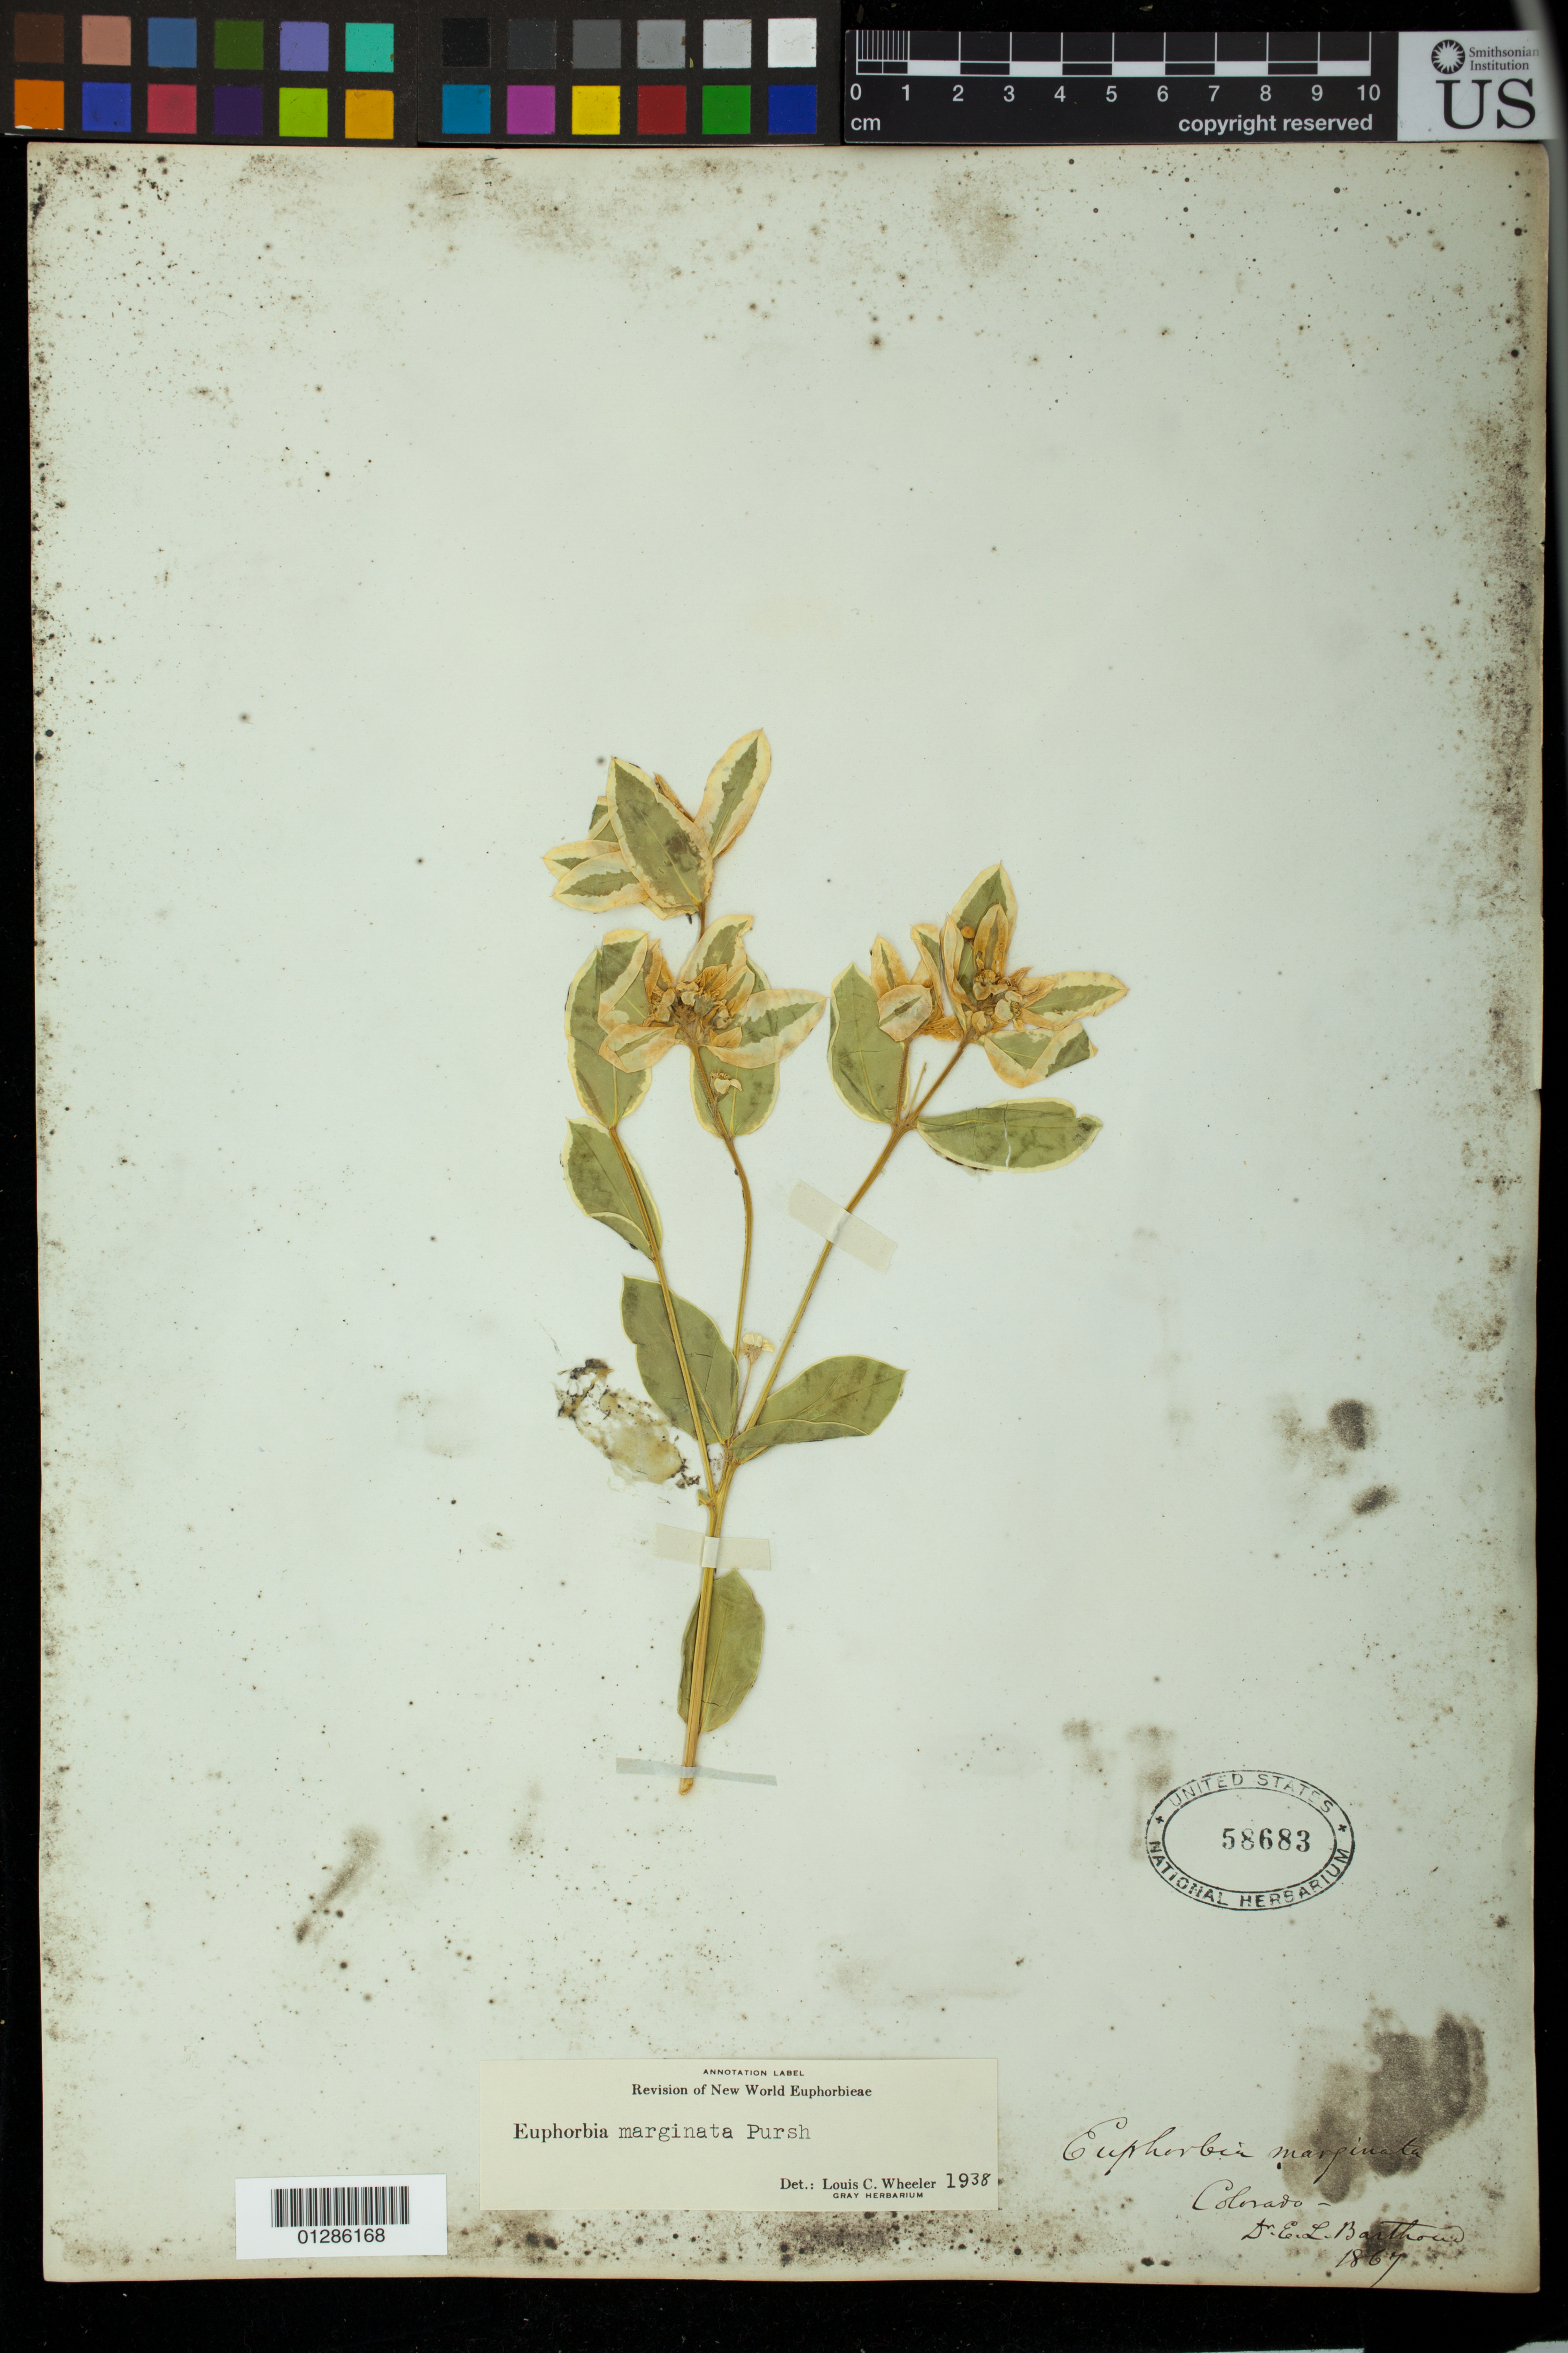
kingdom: Plantae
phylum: Tracheophyta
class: Magnoliopsida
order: Malpighiales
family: Euphorbiaceae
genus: Euphorbia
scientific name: Euphorbia marginata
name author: Pursh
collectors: E. Barthoud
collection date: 1867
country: United States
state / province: Colorado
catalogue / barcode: US 58683